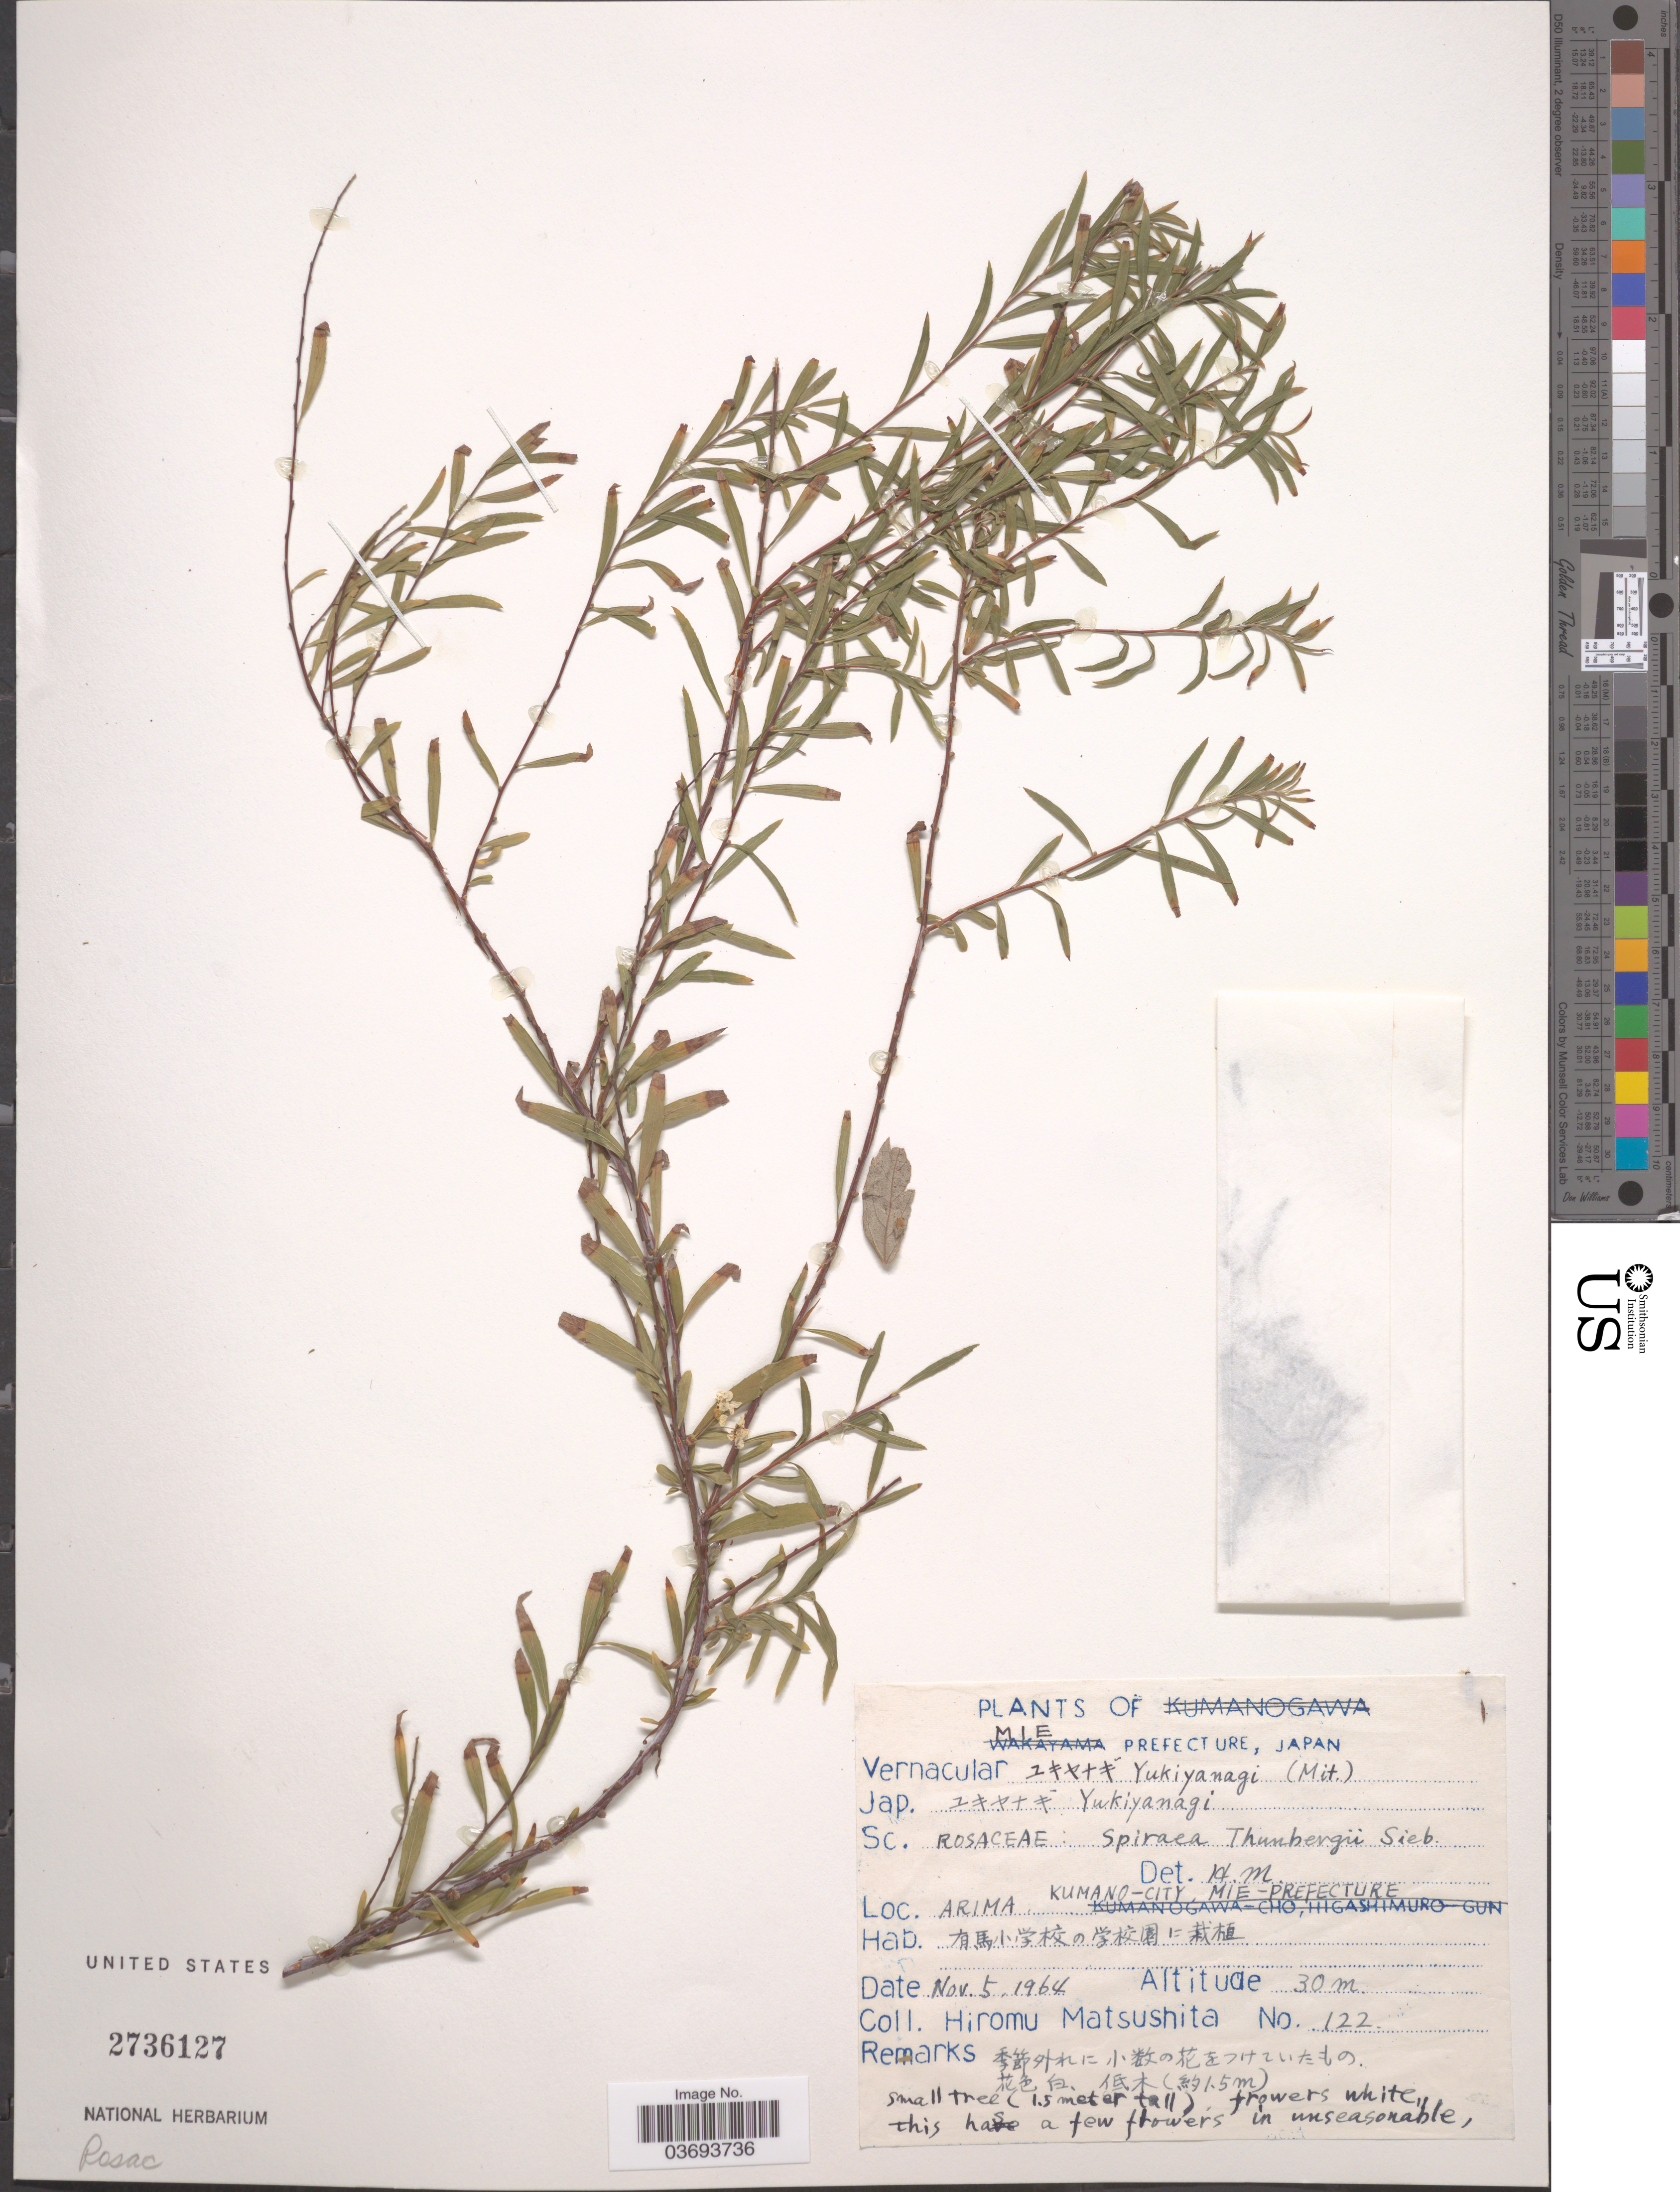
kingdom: Plantae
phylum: Tracheophyta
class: Magnoliopsida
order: Rosales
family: Rosaceae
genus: Spiraea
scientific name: Spiraea thunbergii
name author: Siebert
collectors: H. Matsushita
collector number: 122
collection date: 1964-11-05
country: Japan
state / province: Mie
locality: Mie Prefecture. Arima Kumano-city.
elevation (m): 30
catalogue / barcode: US 2736127